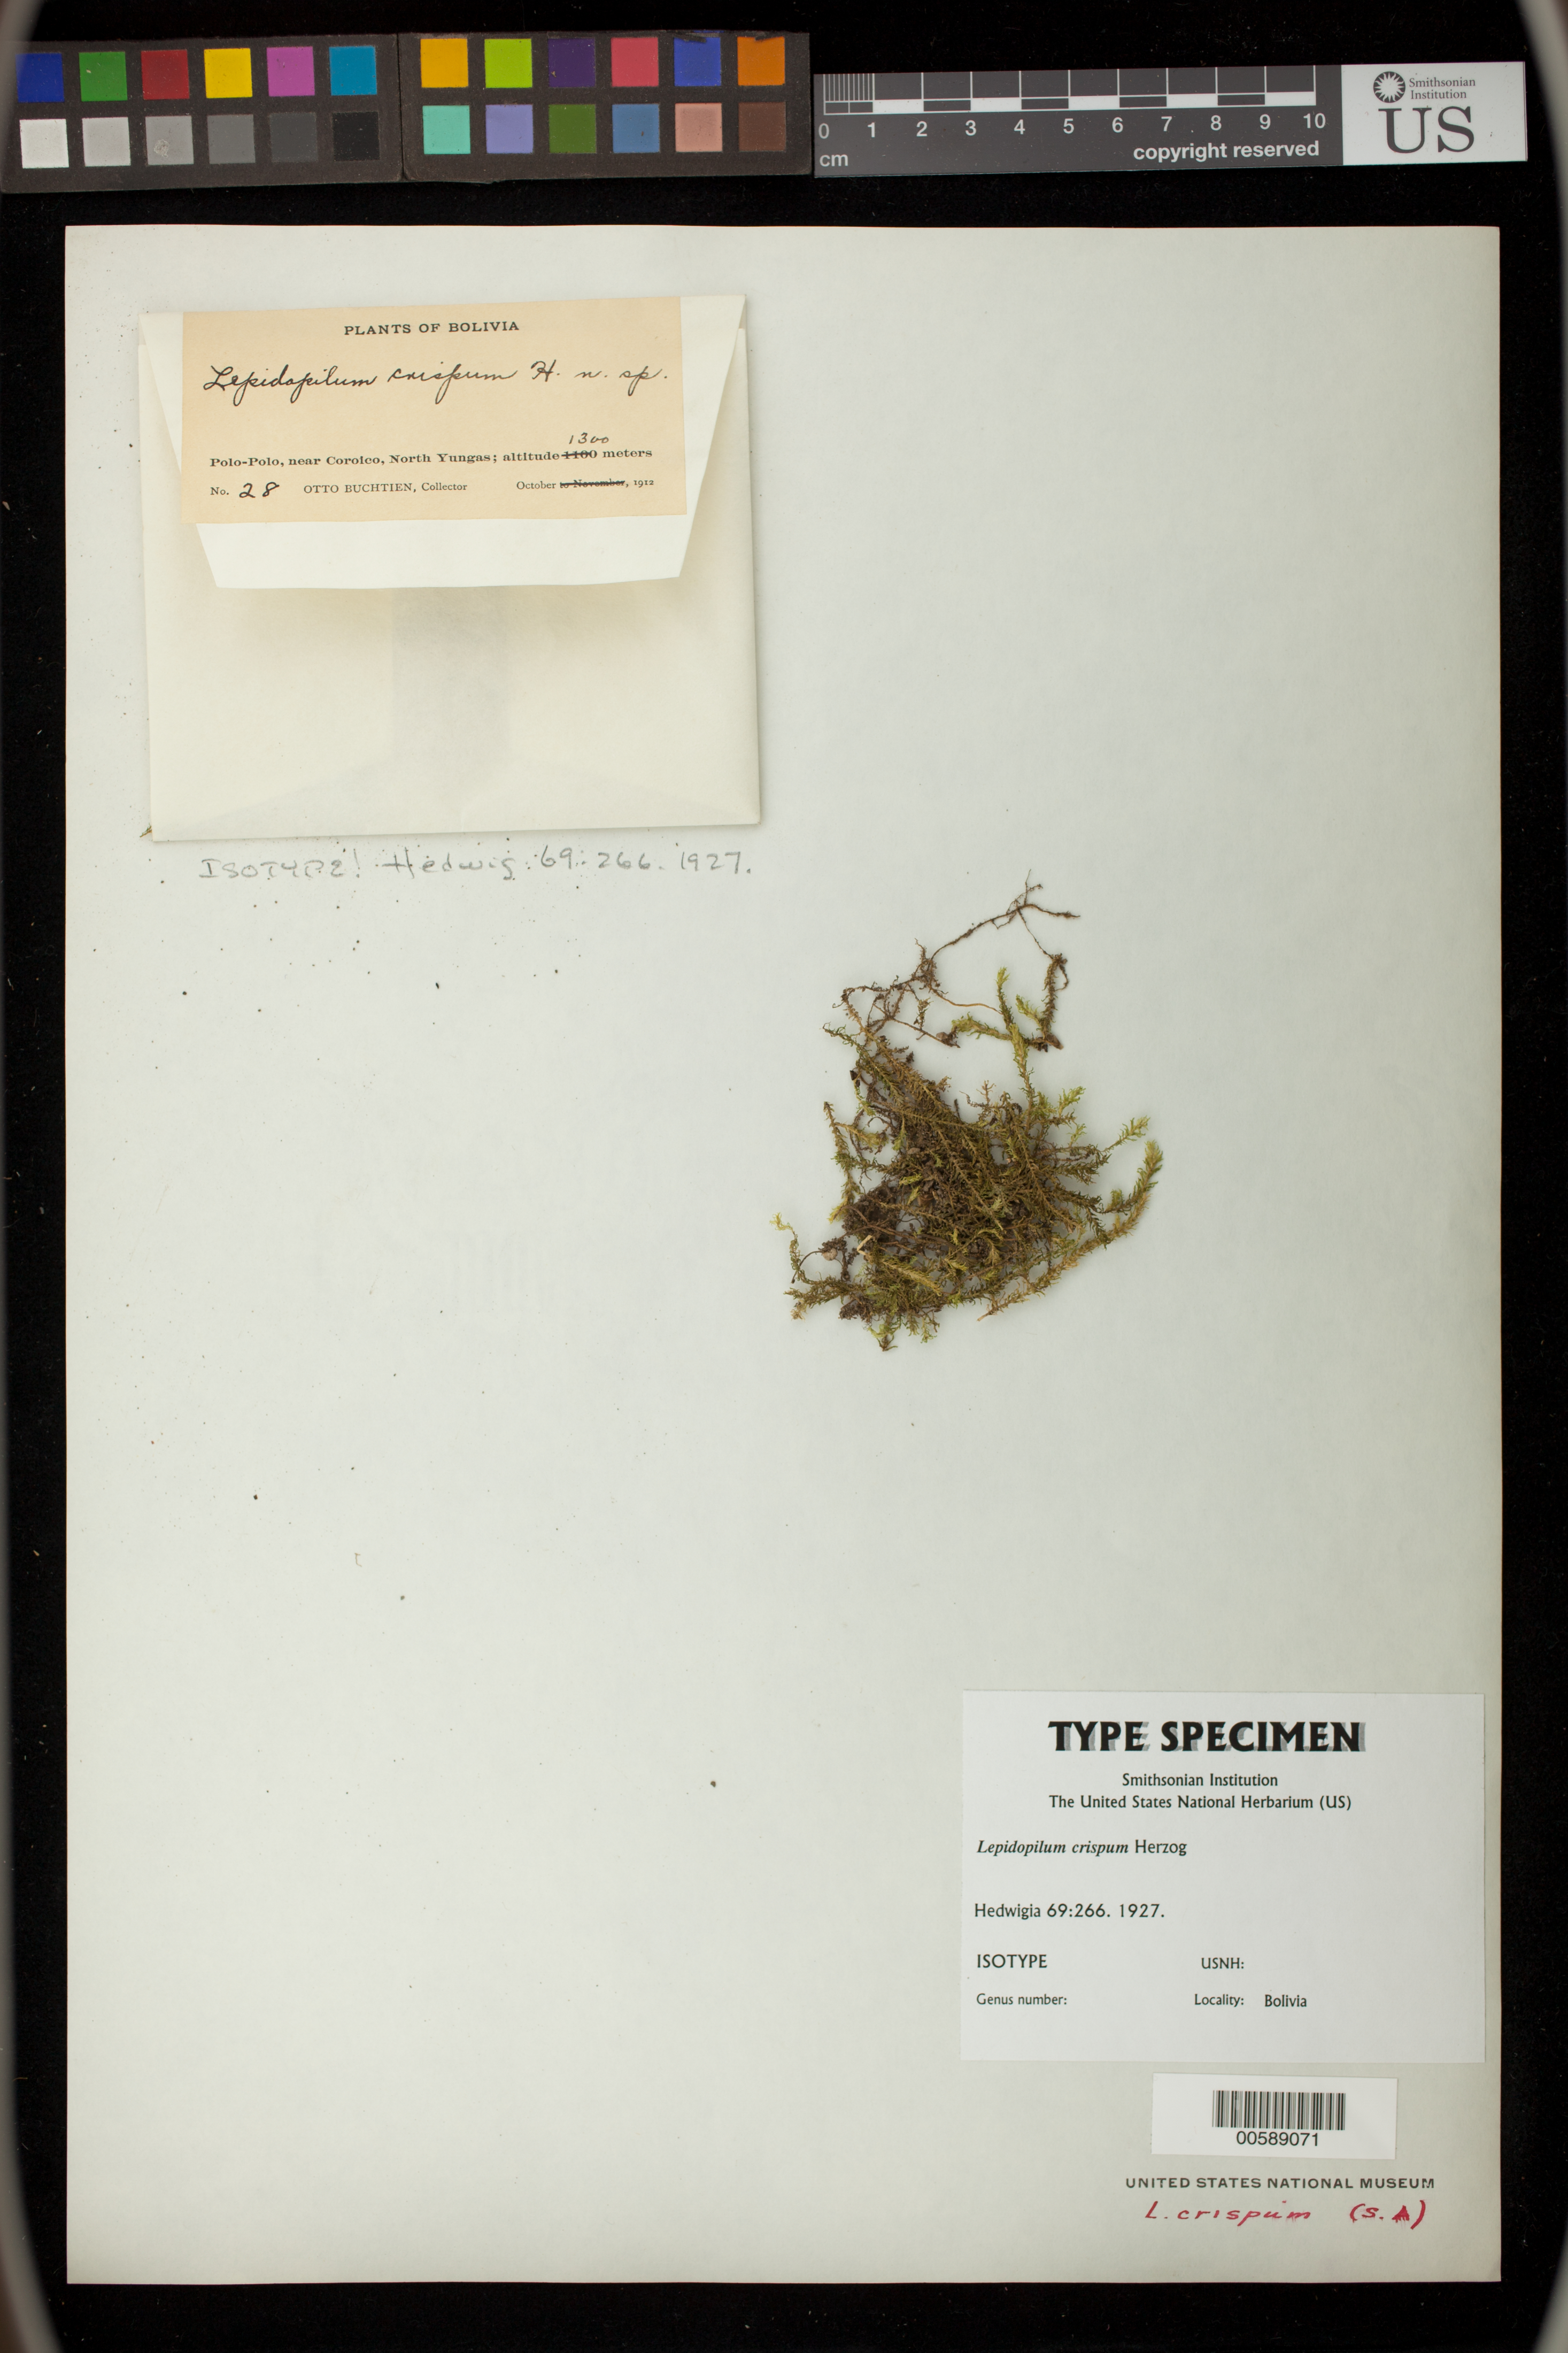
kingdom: Plantae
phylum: Bryophyta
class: Bryopsida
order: Hookeriales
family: Pilotrichaceae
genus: Lepidopilum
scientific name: Lepidopilum crispum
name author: Herzog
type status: Isotype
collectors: O. Buchtien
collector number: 28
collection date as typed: Oct 1912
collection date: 1912-10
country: Bolivia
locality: Polo-Polo bei Coroico, Nord Yungas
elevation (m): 1300